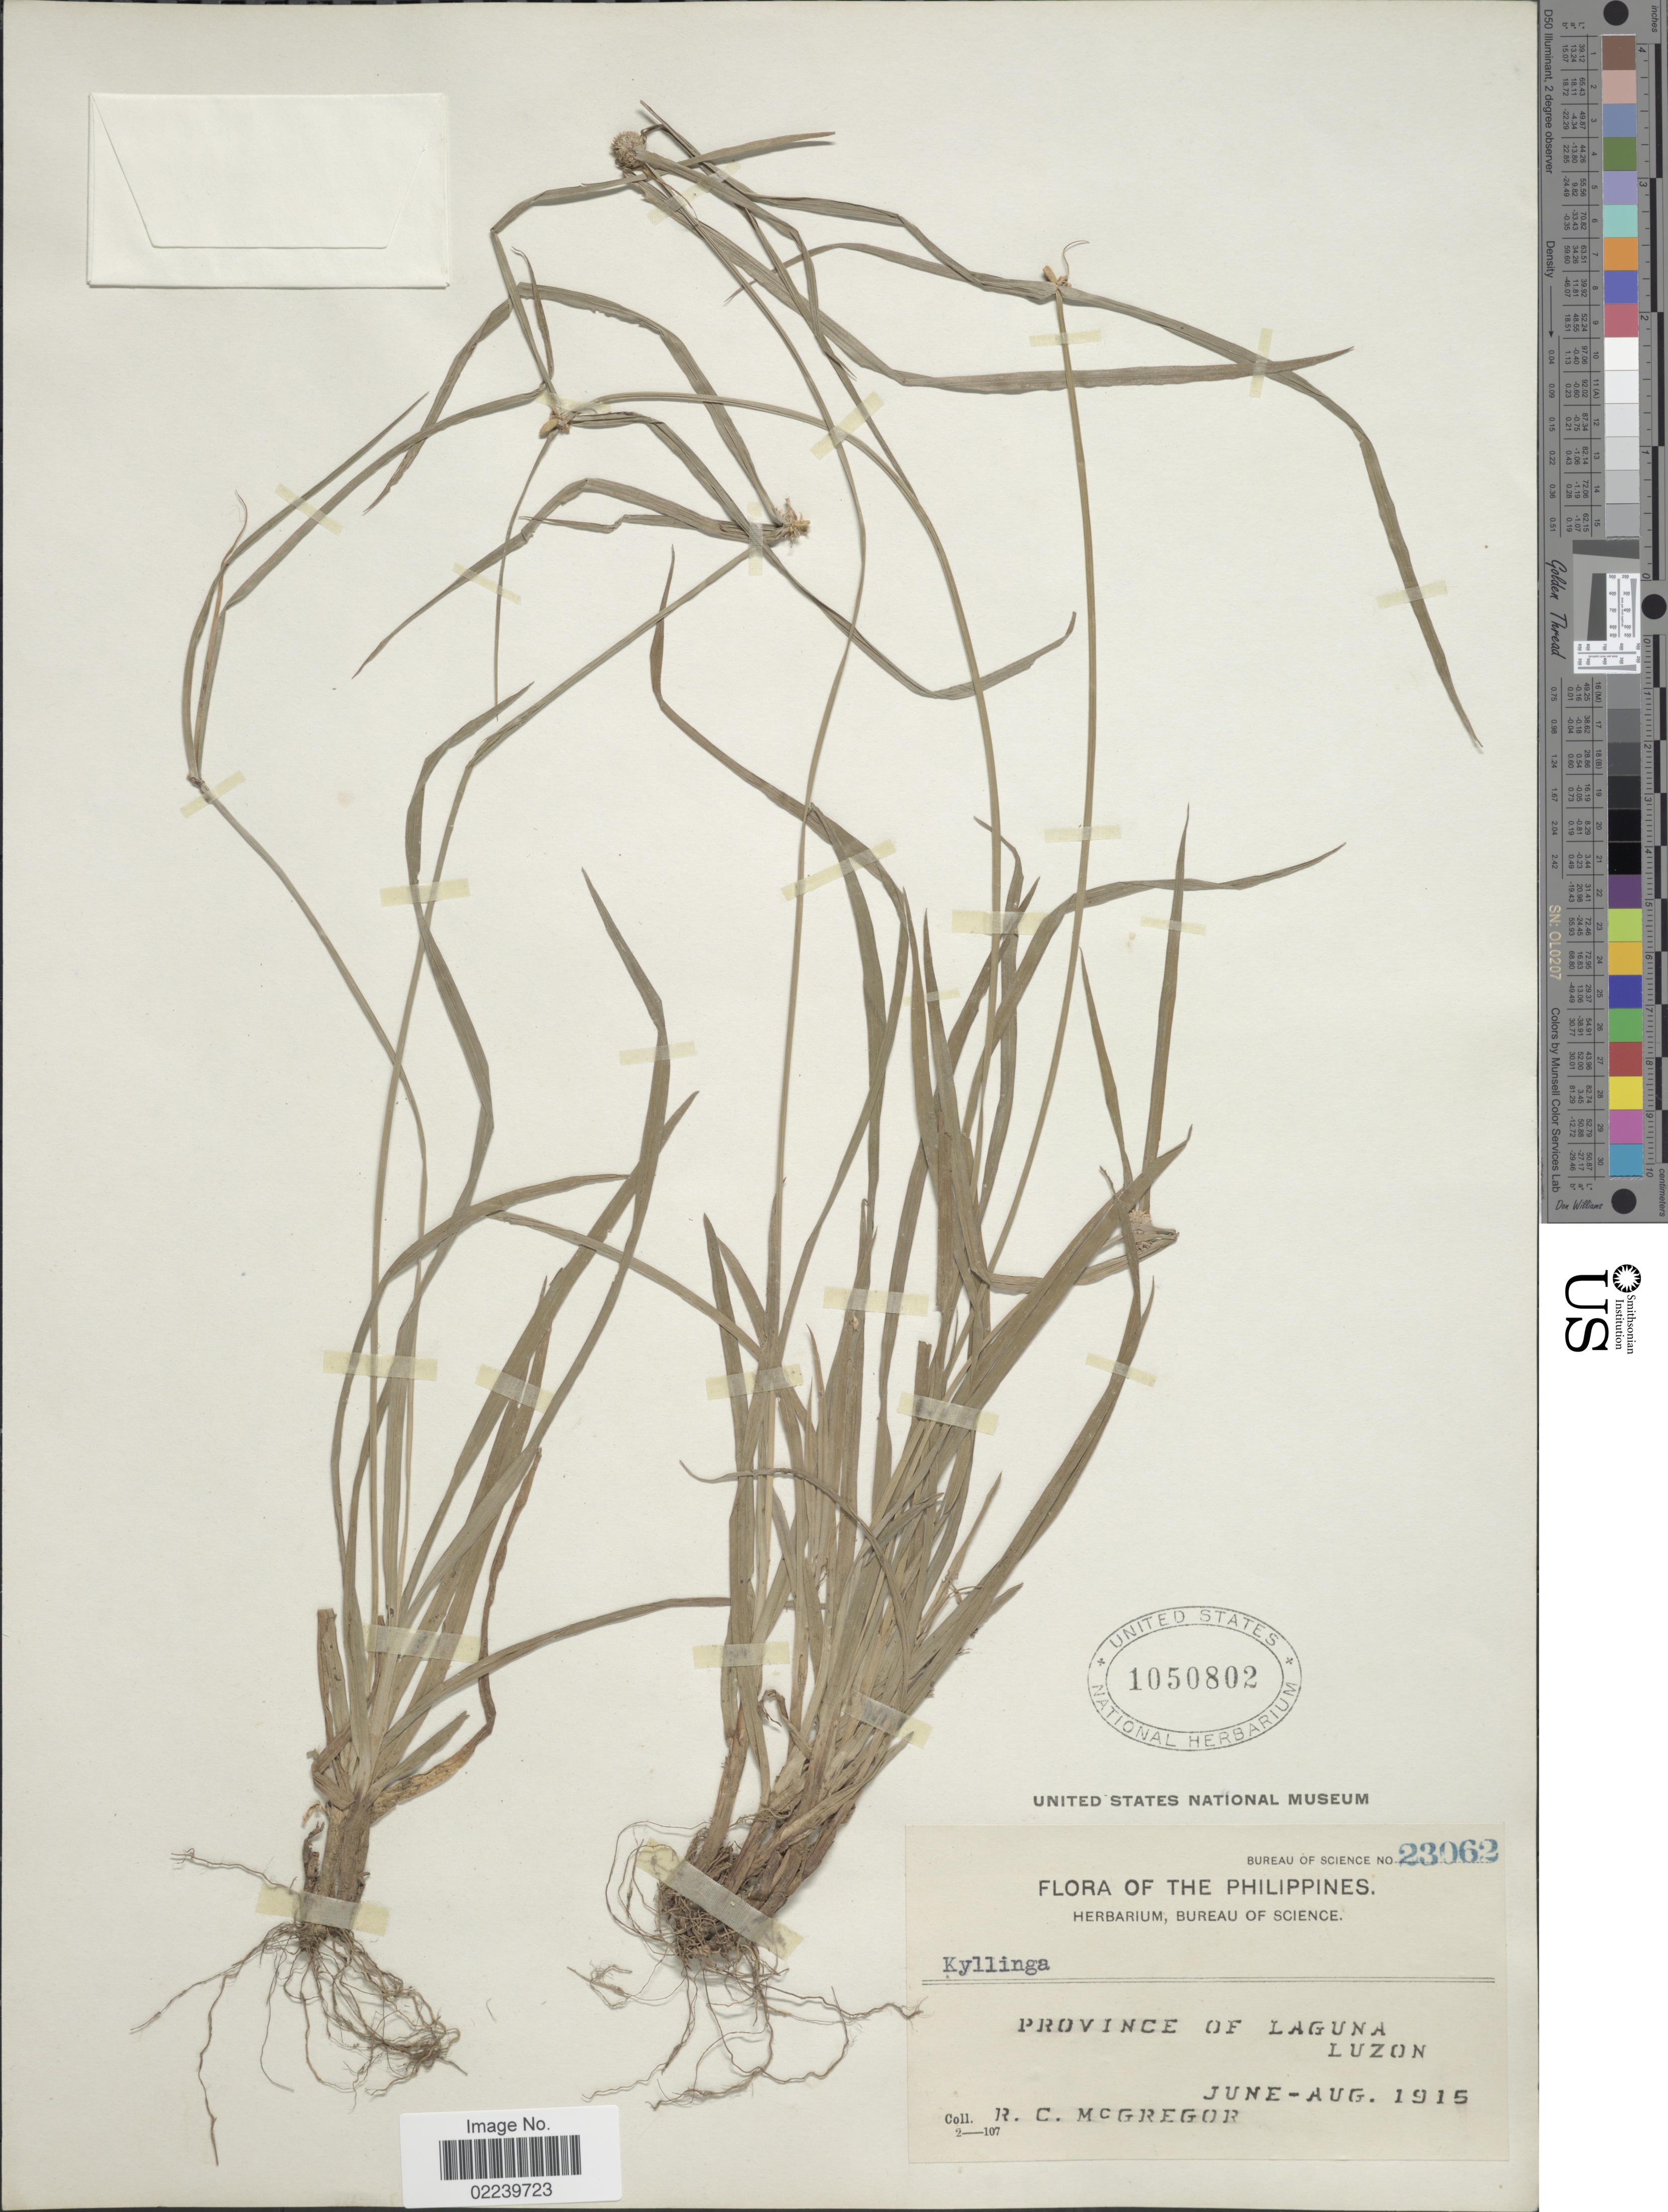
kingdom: Plantae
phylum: Tracheophyta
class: Liliopsida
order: Poales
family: Cyperaceae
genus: Cyperus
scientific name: Cyperus mindorensis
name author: (Steud.) Huygh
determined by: Strong, M. T., (US), Smithsonian Institution - National Museum of Natural History (UNITED STATES)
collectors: R. C. McGregor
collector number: Bureau of Science 23062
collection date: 1915-06/1915-08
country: Philippines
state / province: Calabarzon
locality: Province of Laguna, Luzon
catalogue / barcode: US 1050802